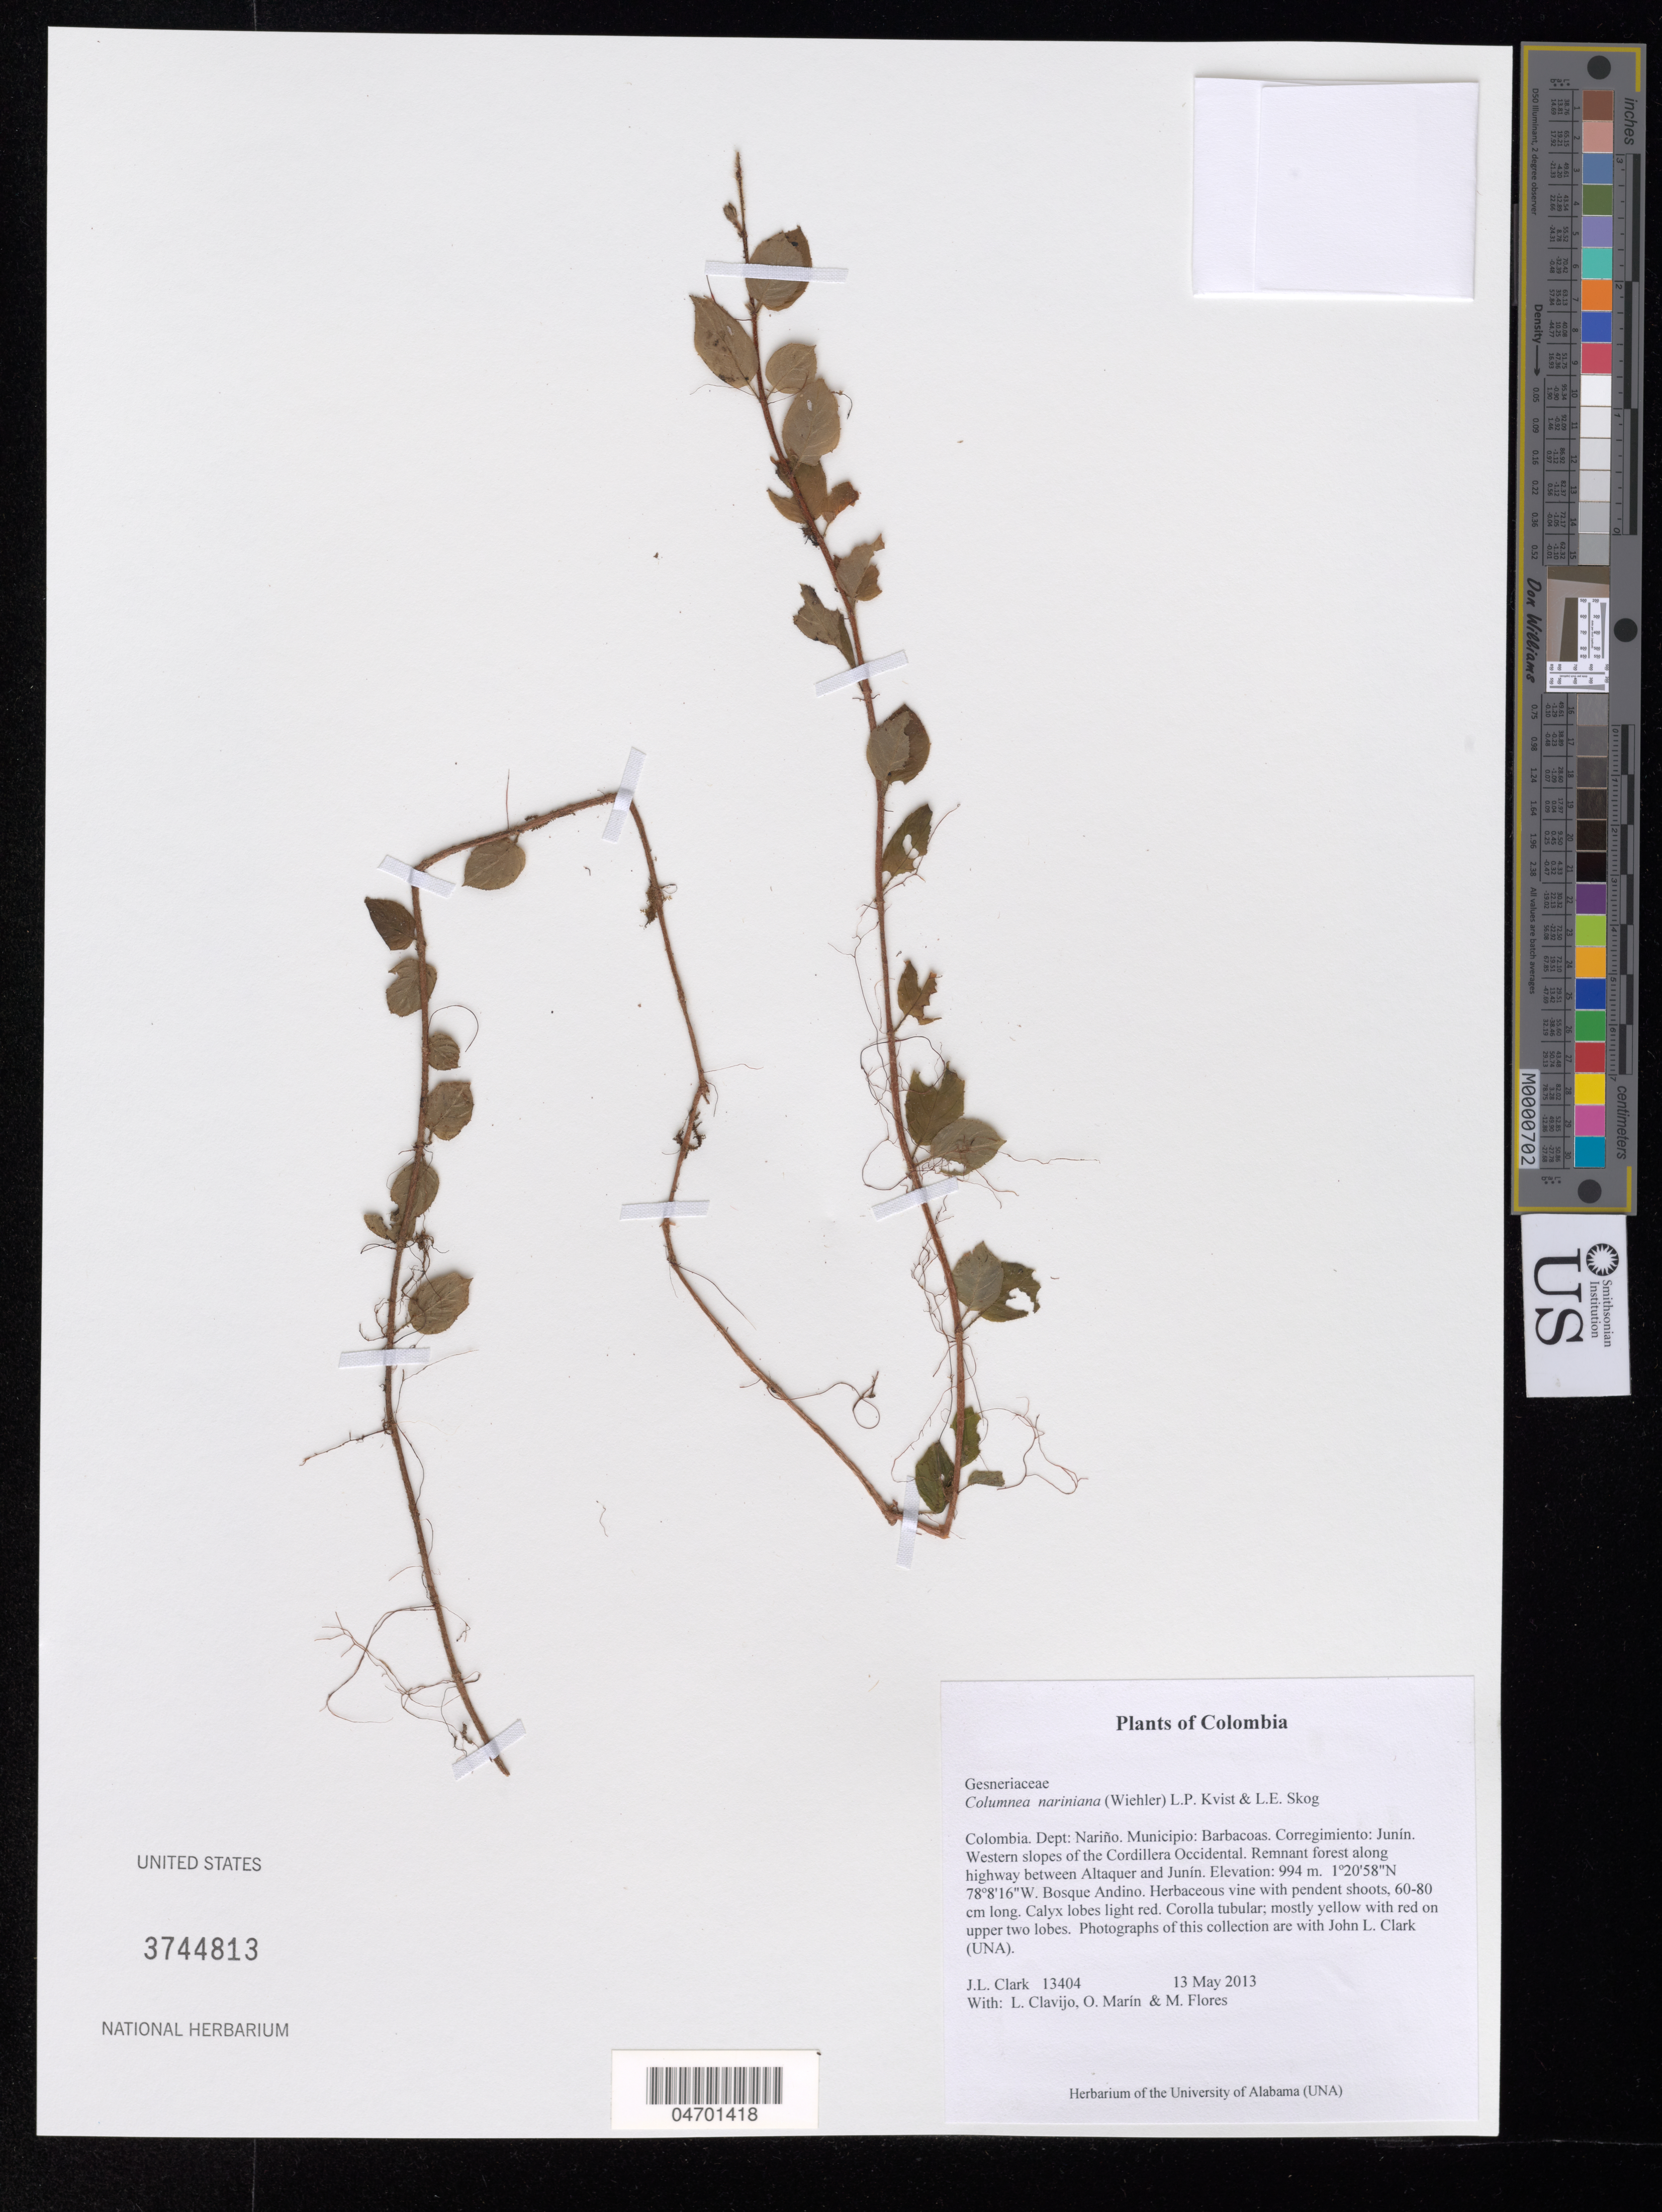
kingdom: Plantae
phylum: Tracheophyta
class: Magnoliopsida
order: Lamiales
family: Gesneriaceae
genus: Columnea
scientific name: Columnea nariniana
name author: (Wiehler) L.P. Kvist & L.E. Skog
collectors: J. L. Clark, L. Clavijo, J. Howieson & M. Flores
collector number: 13404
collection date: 2013-05-13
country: Colombia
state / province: Nariño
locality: Dept: Nariño. Municipio: Barbacoas. Corregimiento: Junín. Western slopes of the Cordillera Occidental. Remnant forest along highway between Altaquer and Junín.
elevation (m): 994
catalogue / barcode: US 3744813